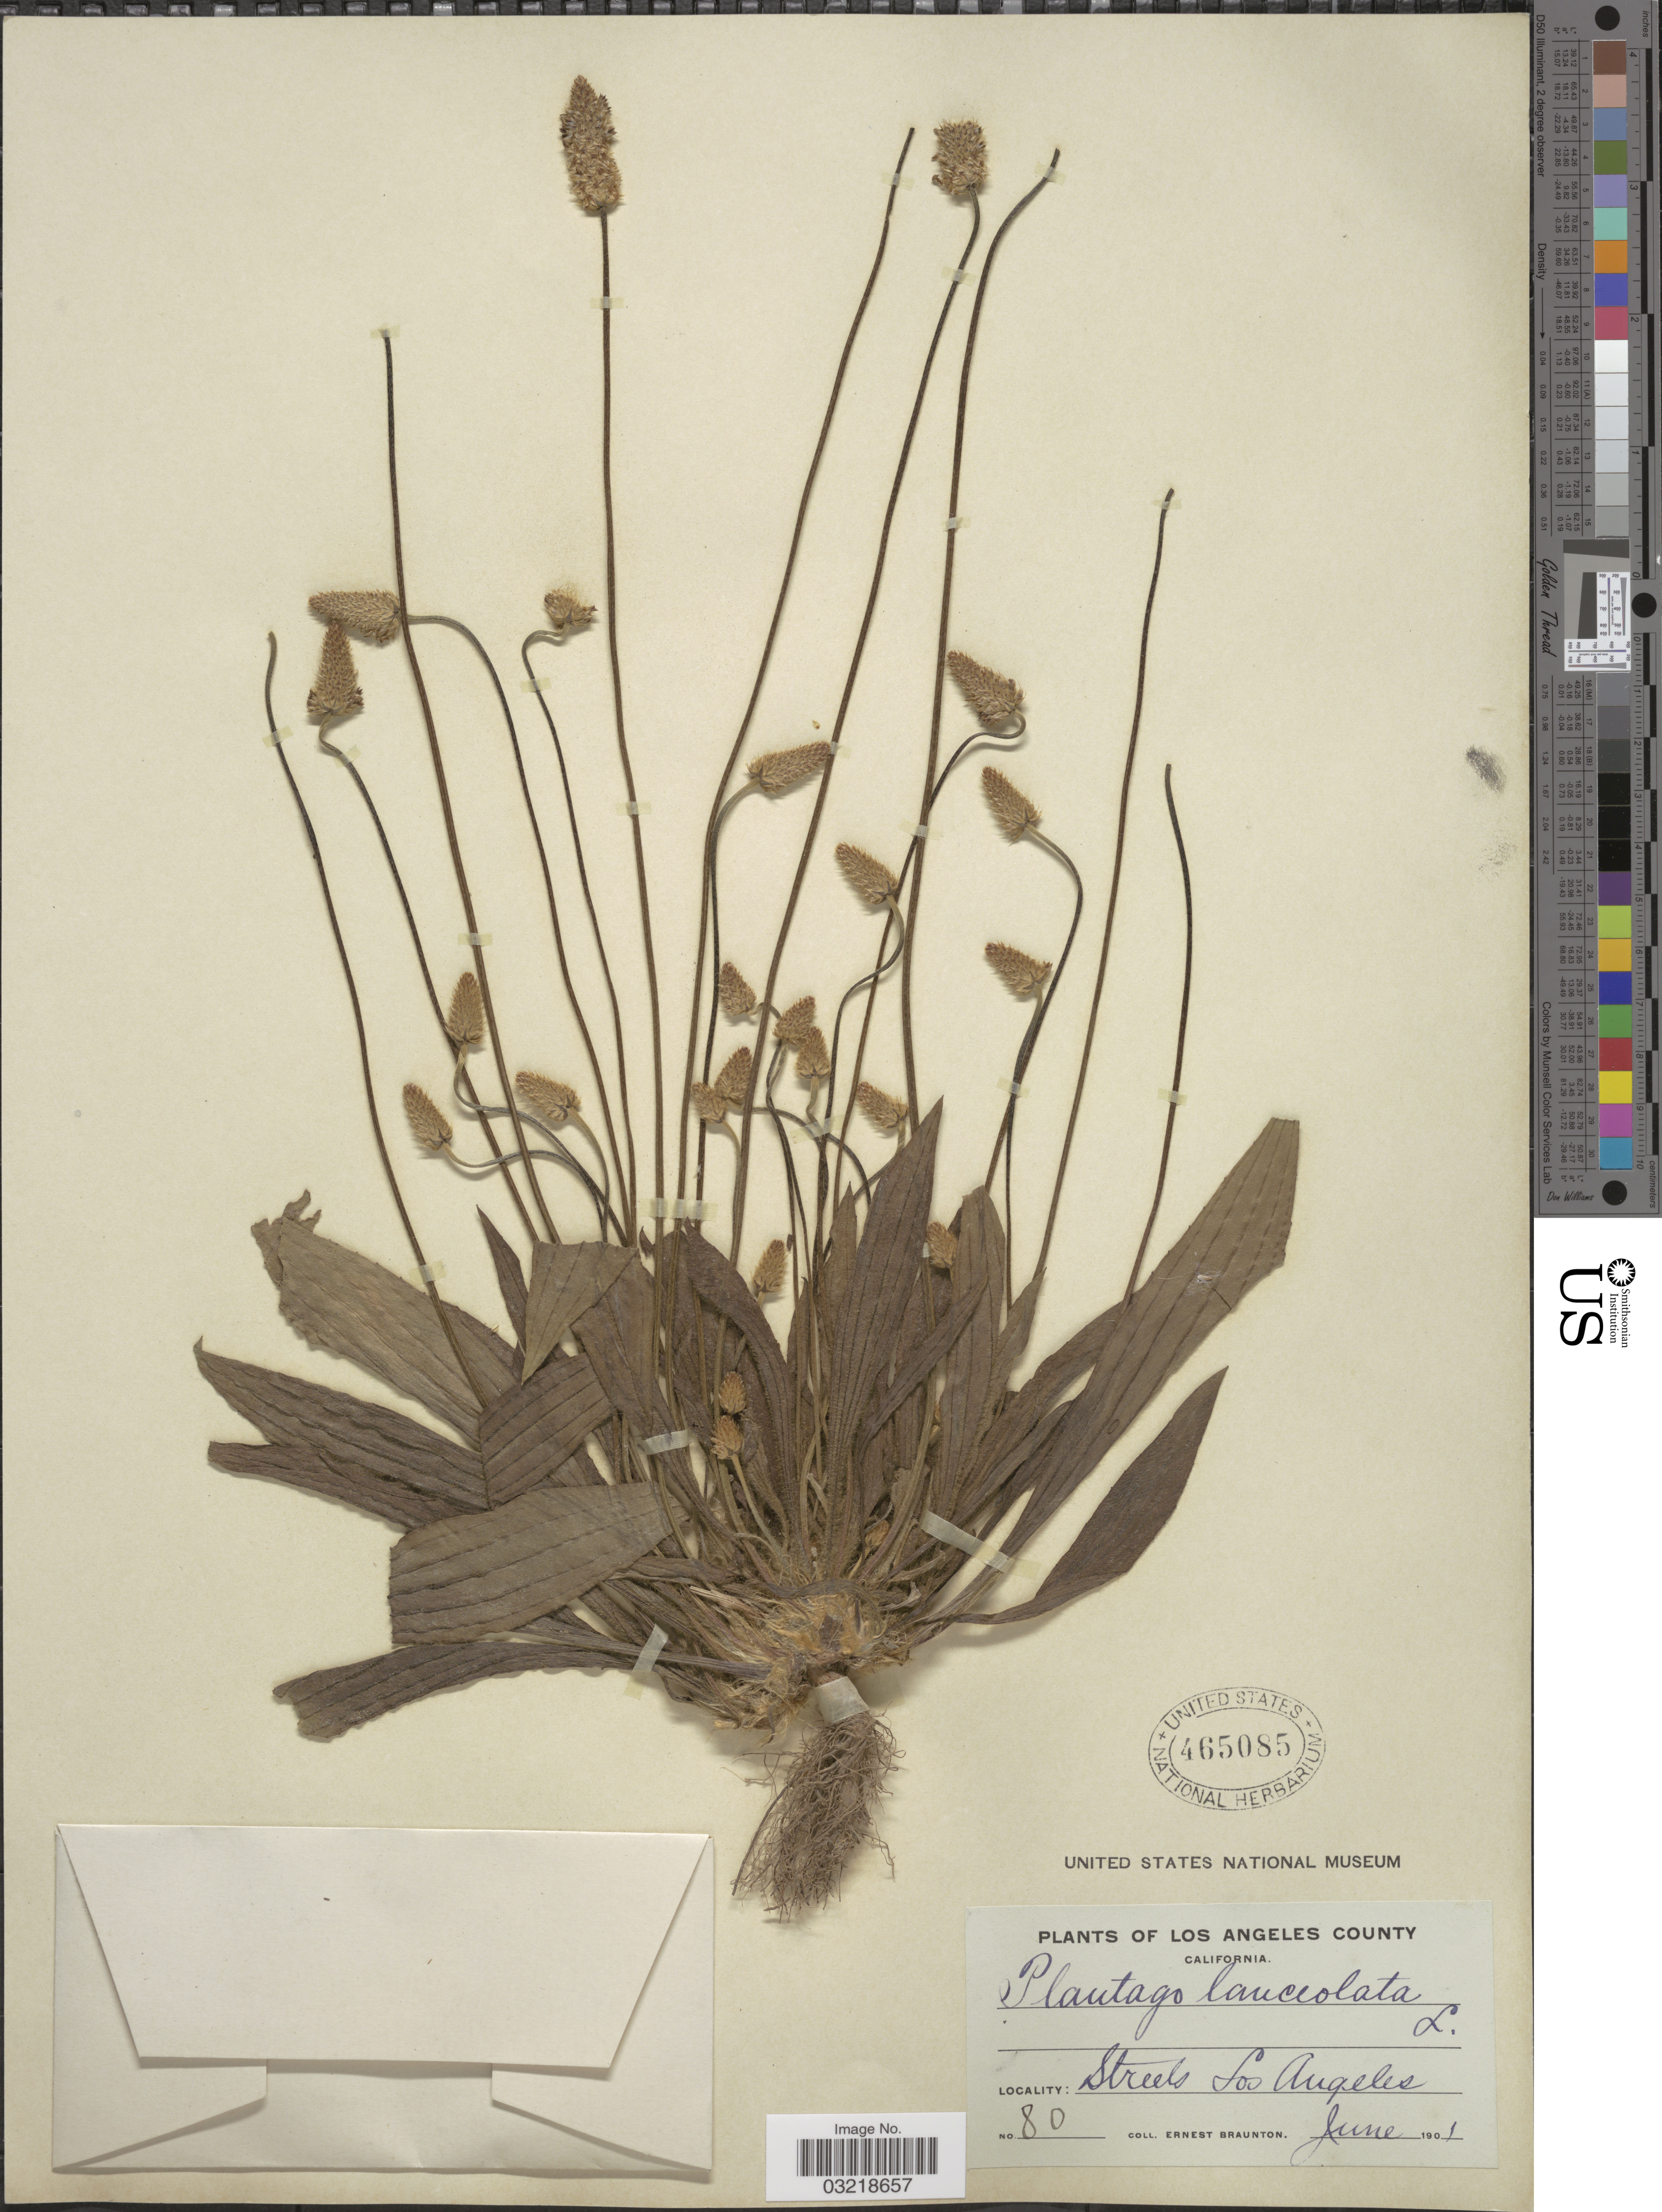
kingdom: Plantae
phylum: Tracheophyta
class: Magnoliopsida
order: Lamiales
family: Plantaginaceae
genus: Plantago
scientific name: Plantago lanceolata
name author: L.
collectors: E. Braunton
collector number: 80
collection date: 1901-06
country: United States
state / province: California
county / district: Los Angeles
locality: Los Angeles County. Streets Los Angeles.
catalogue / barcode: US 465085